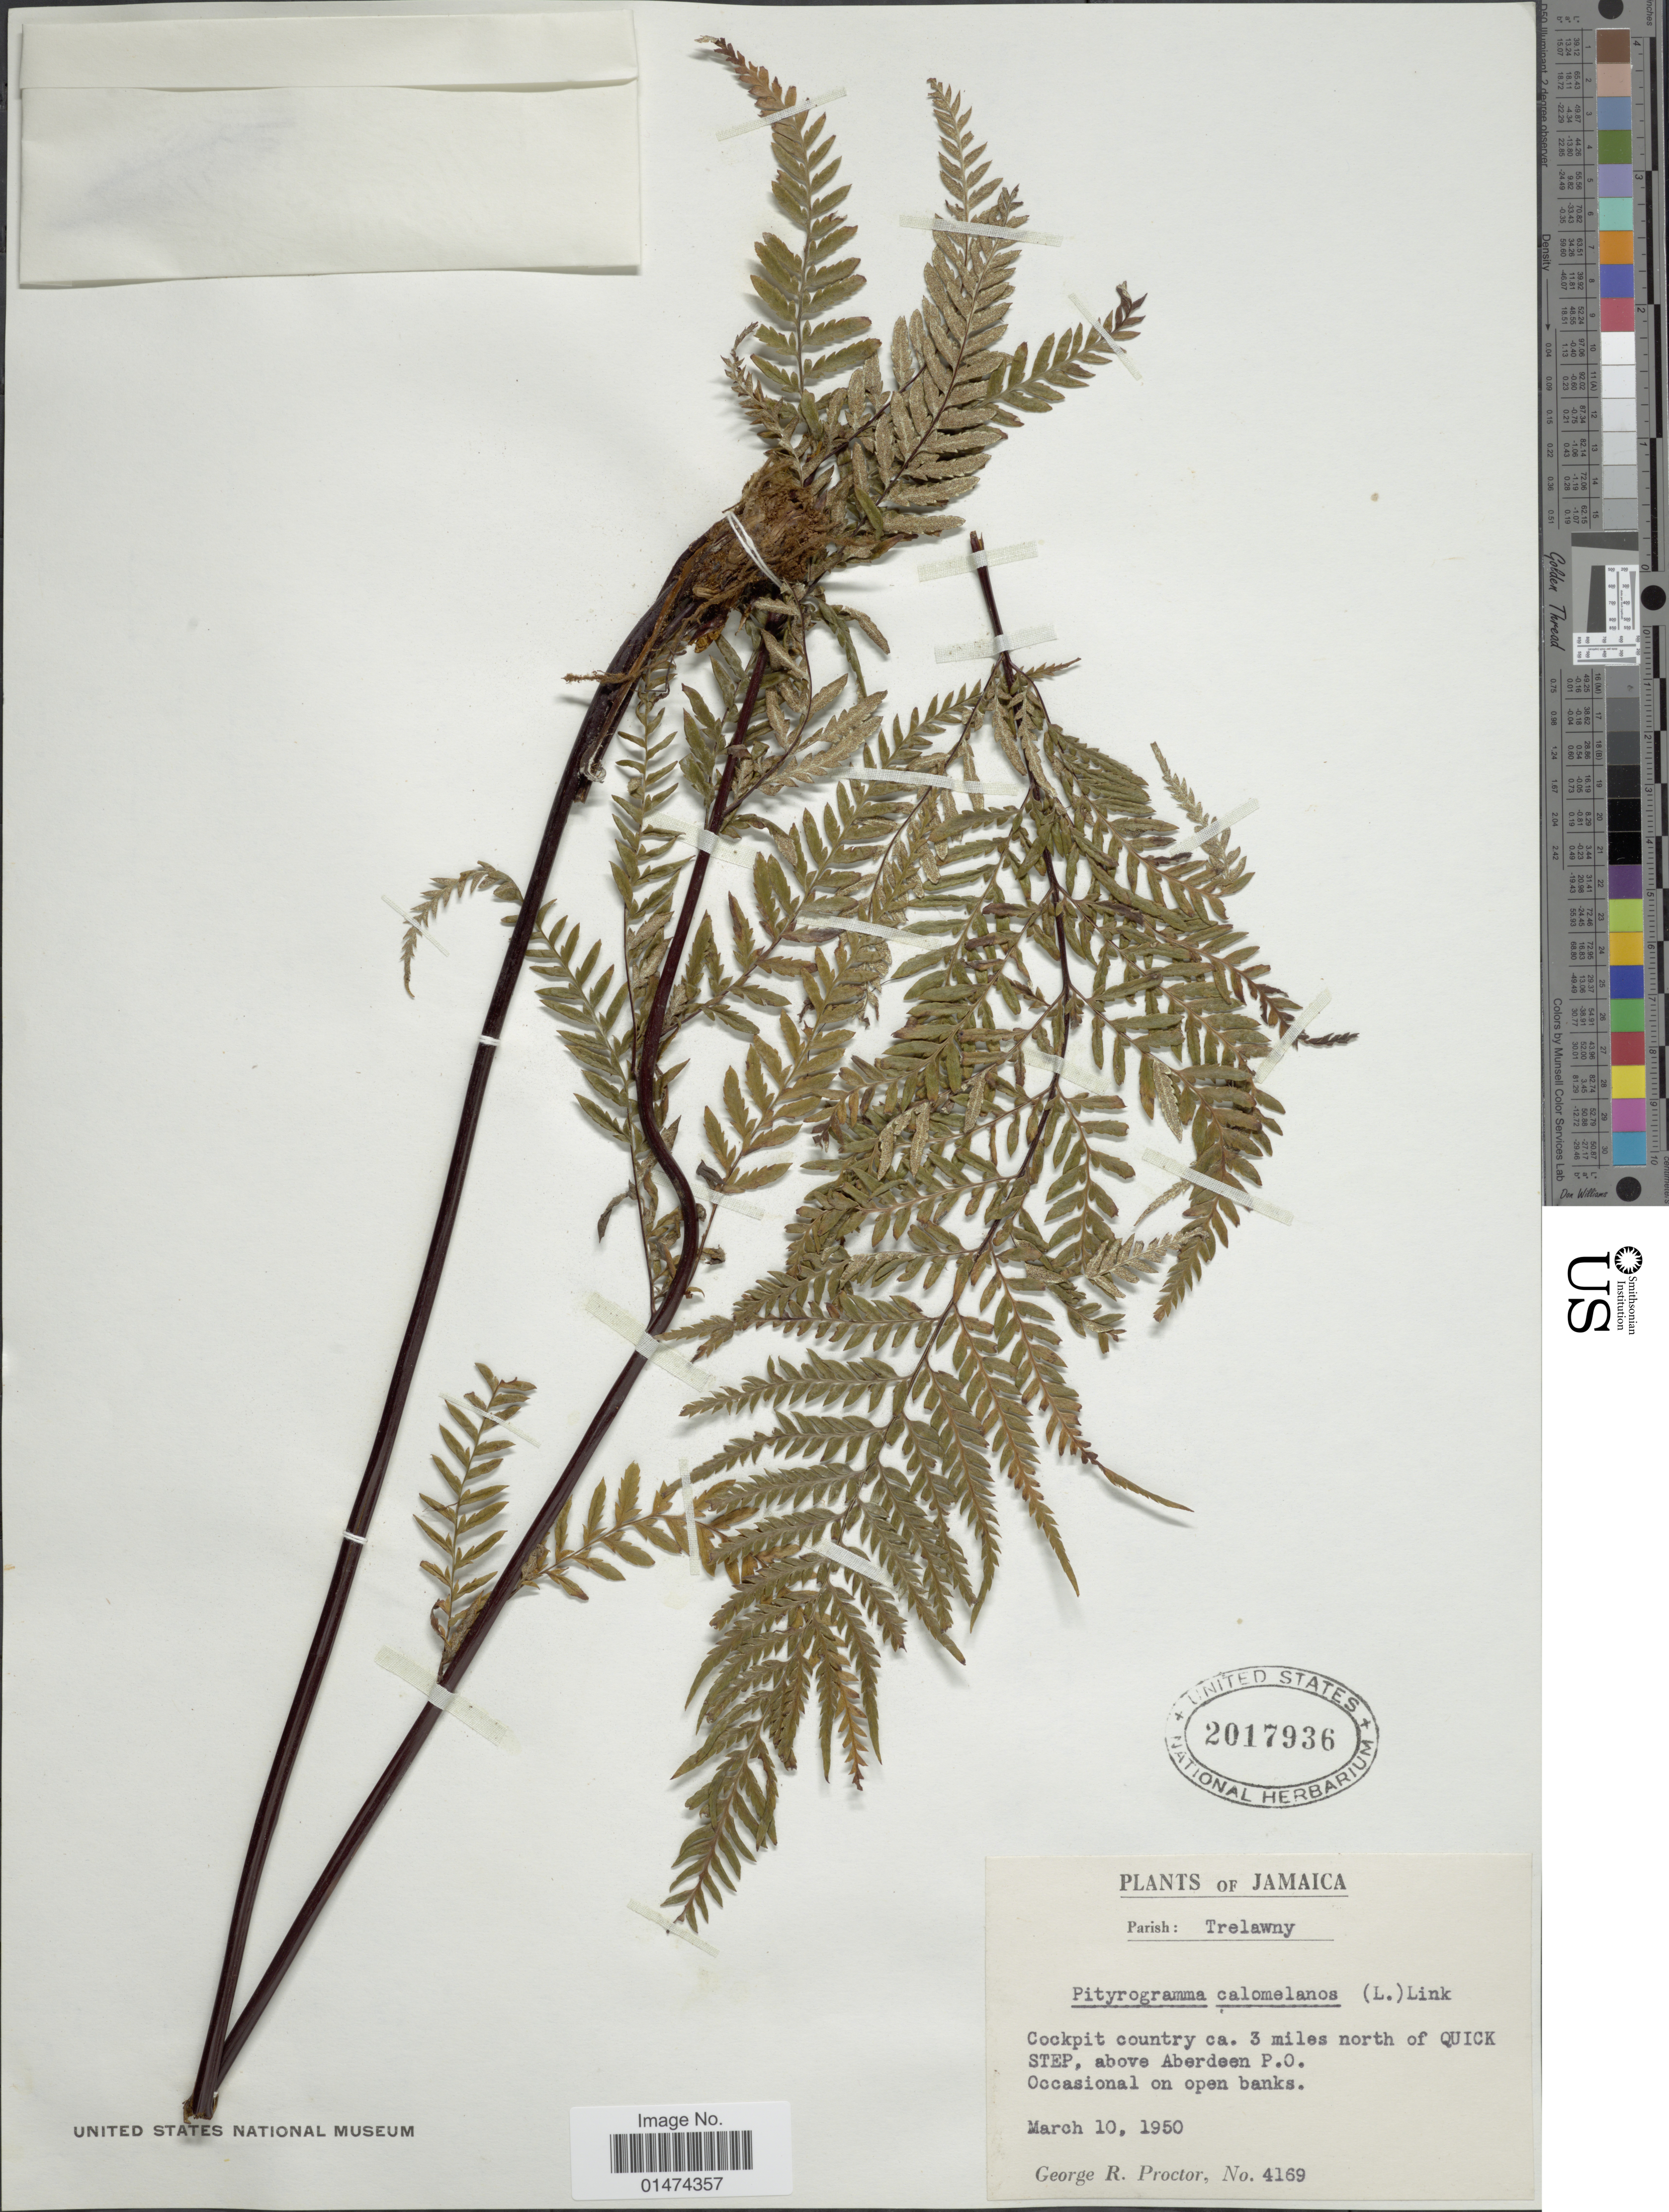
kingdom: Plantae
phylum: Tracheophyta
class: Polypodiopsida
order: Polypodiales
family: Pteridaceae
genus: Pityrogramma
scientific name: Pityrogramma calomelanos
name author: (L.) Link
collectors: G. R. Proctor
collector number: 4169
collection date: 1950-03-10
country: Jamaica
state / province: Trelawny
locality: Cockpit country ca. 3 miles north of Quick Step, above Aberdeen P.O., Occasional on open banks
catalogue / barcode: US 2017936